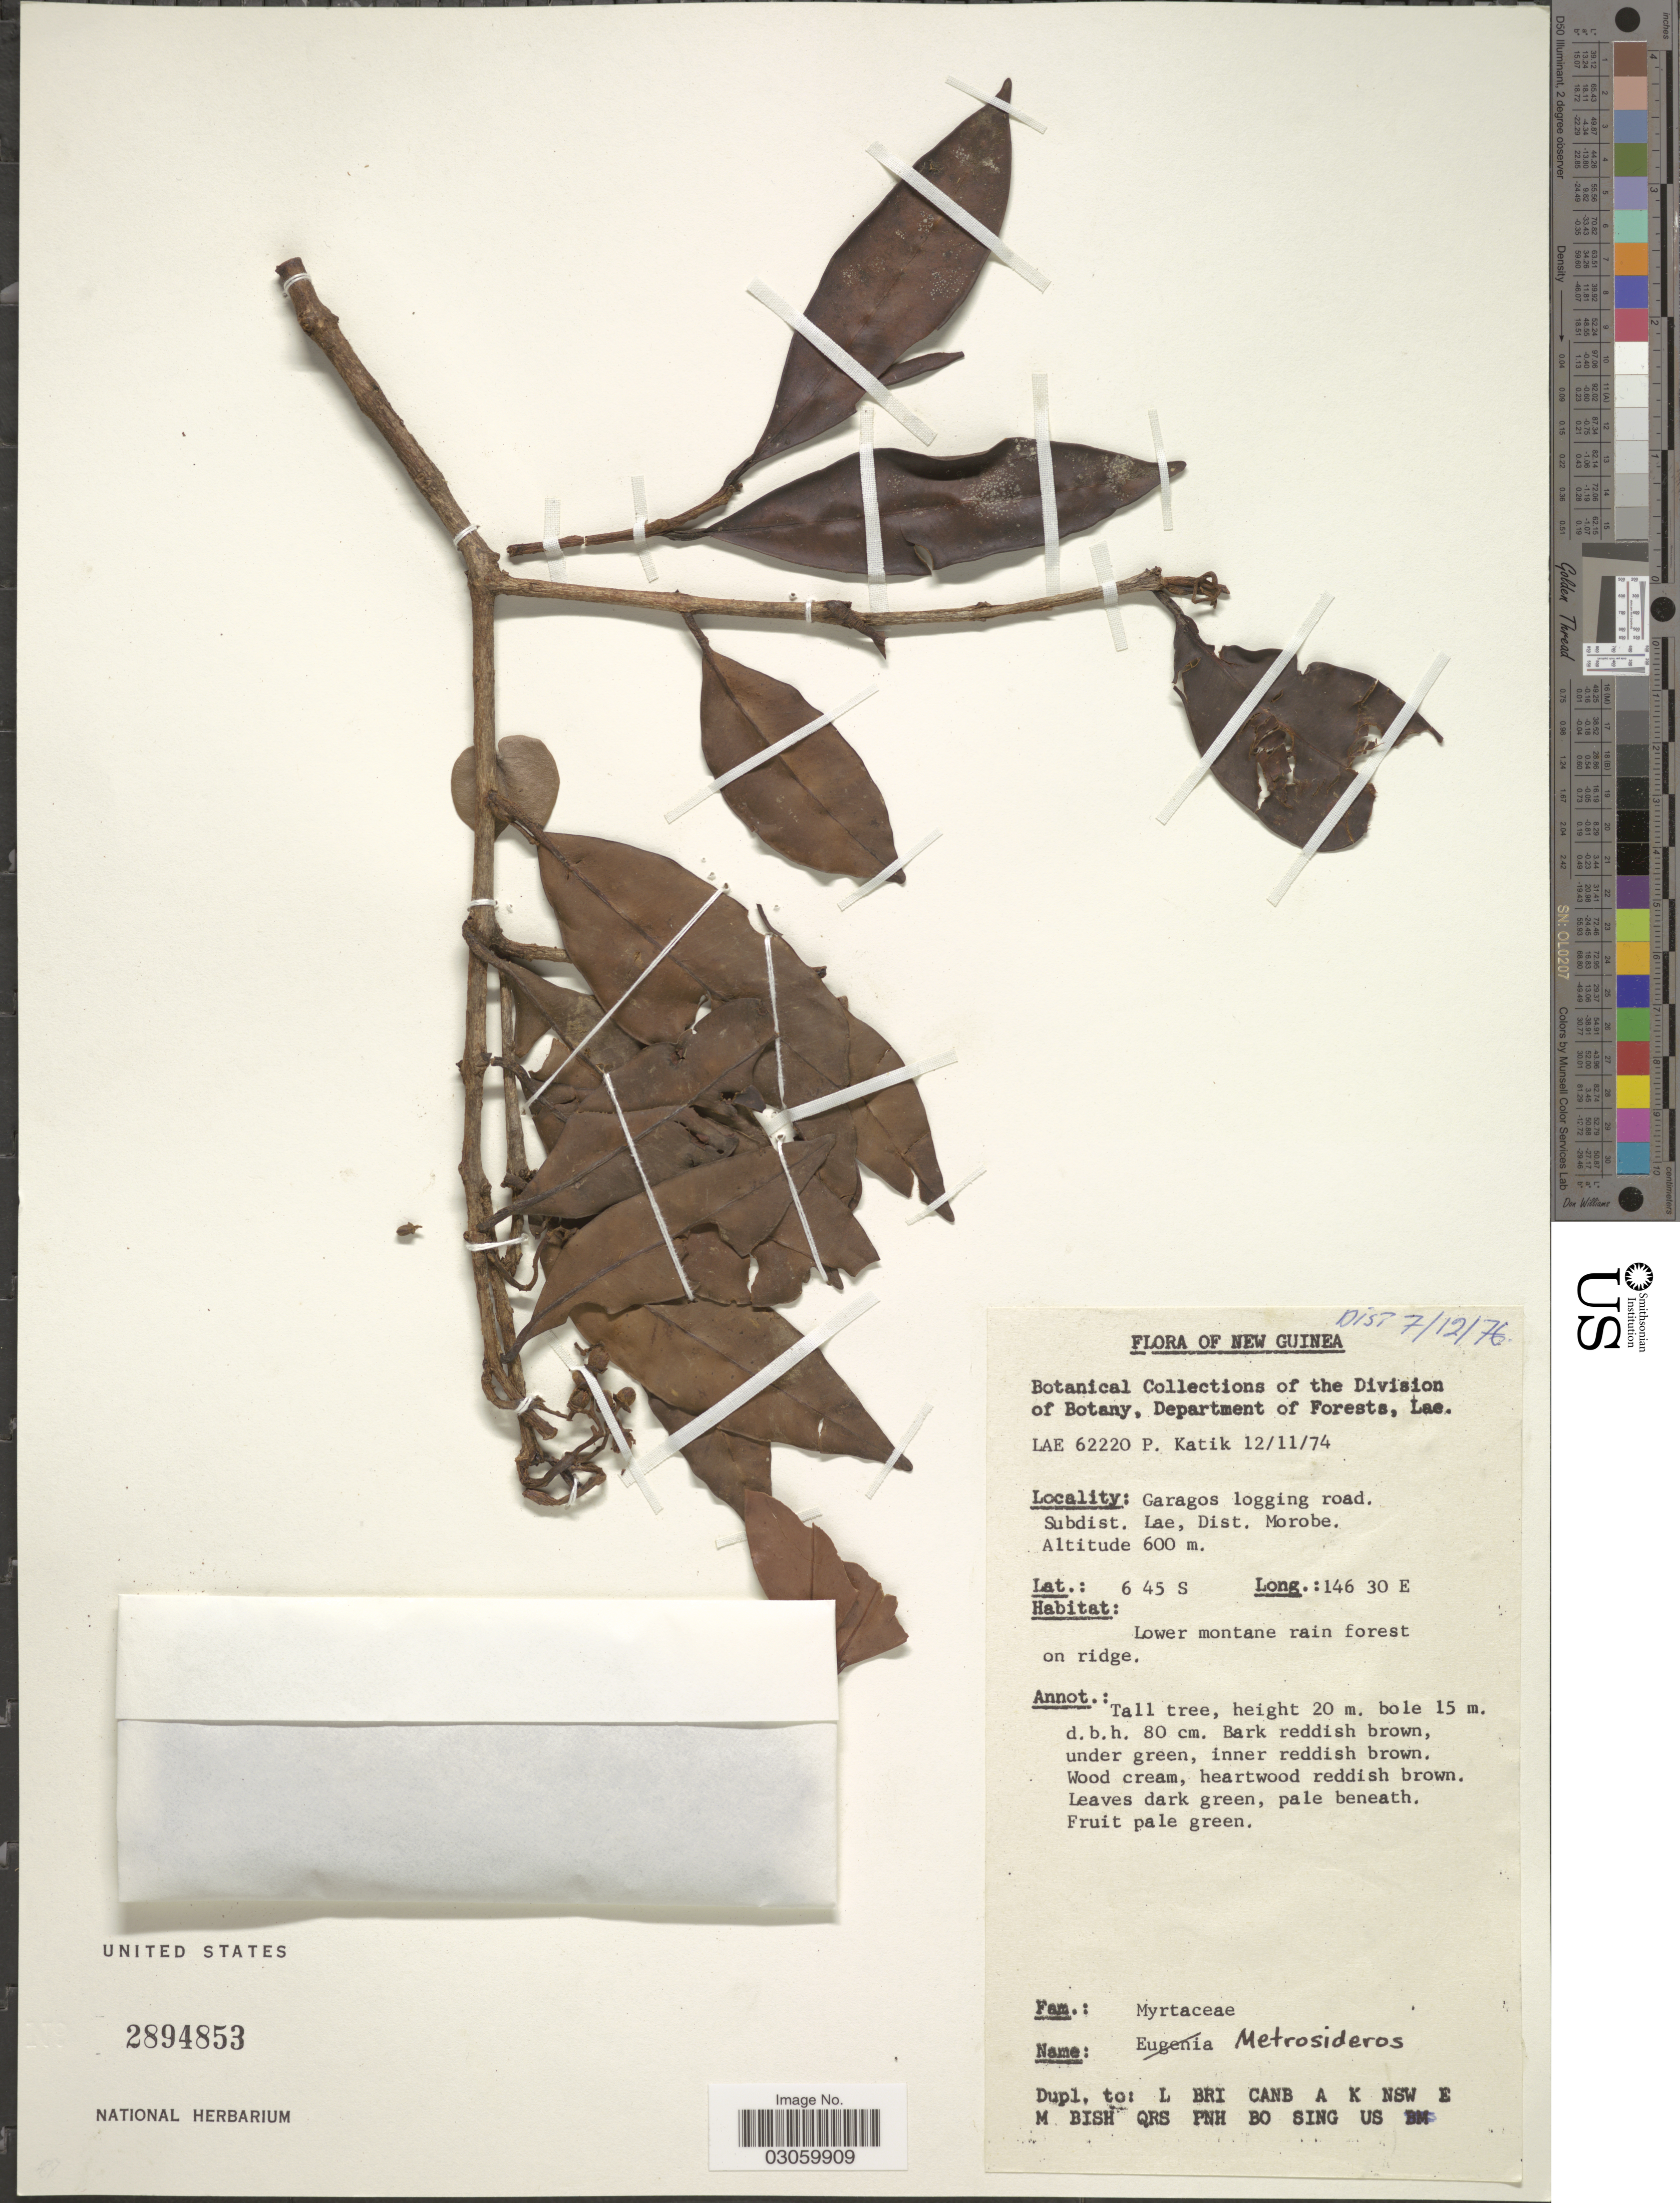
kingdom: Plantae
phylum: Tracheophyta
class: Magnoliopsida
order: Myrtales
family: Myrtaceae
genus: Metrosideros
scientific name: Metrosideros sp.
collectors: P. Katik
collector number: LAE 62220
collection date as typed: Transcribed d/m/y: 12/11/74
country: Papua New Guinea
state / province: Morobe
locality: Garagos logging road. Subdist. Lae, Dist. Morobe.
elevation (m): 600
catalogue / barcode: US 2894853